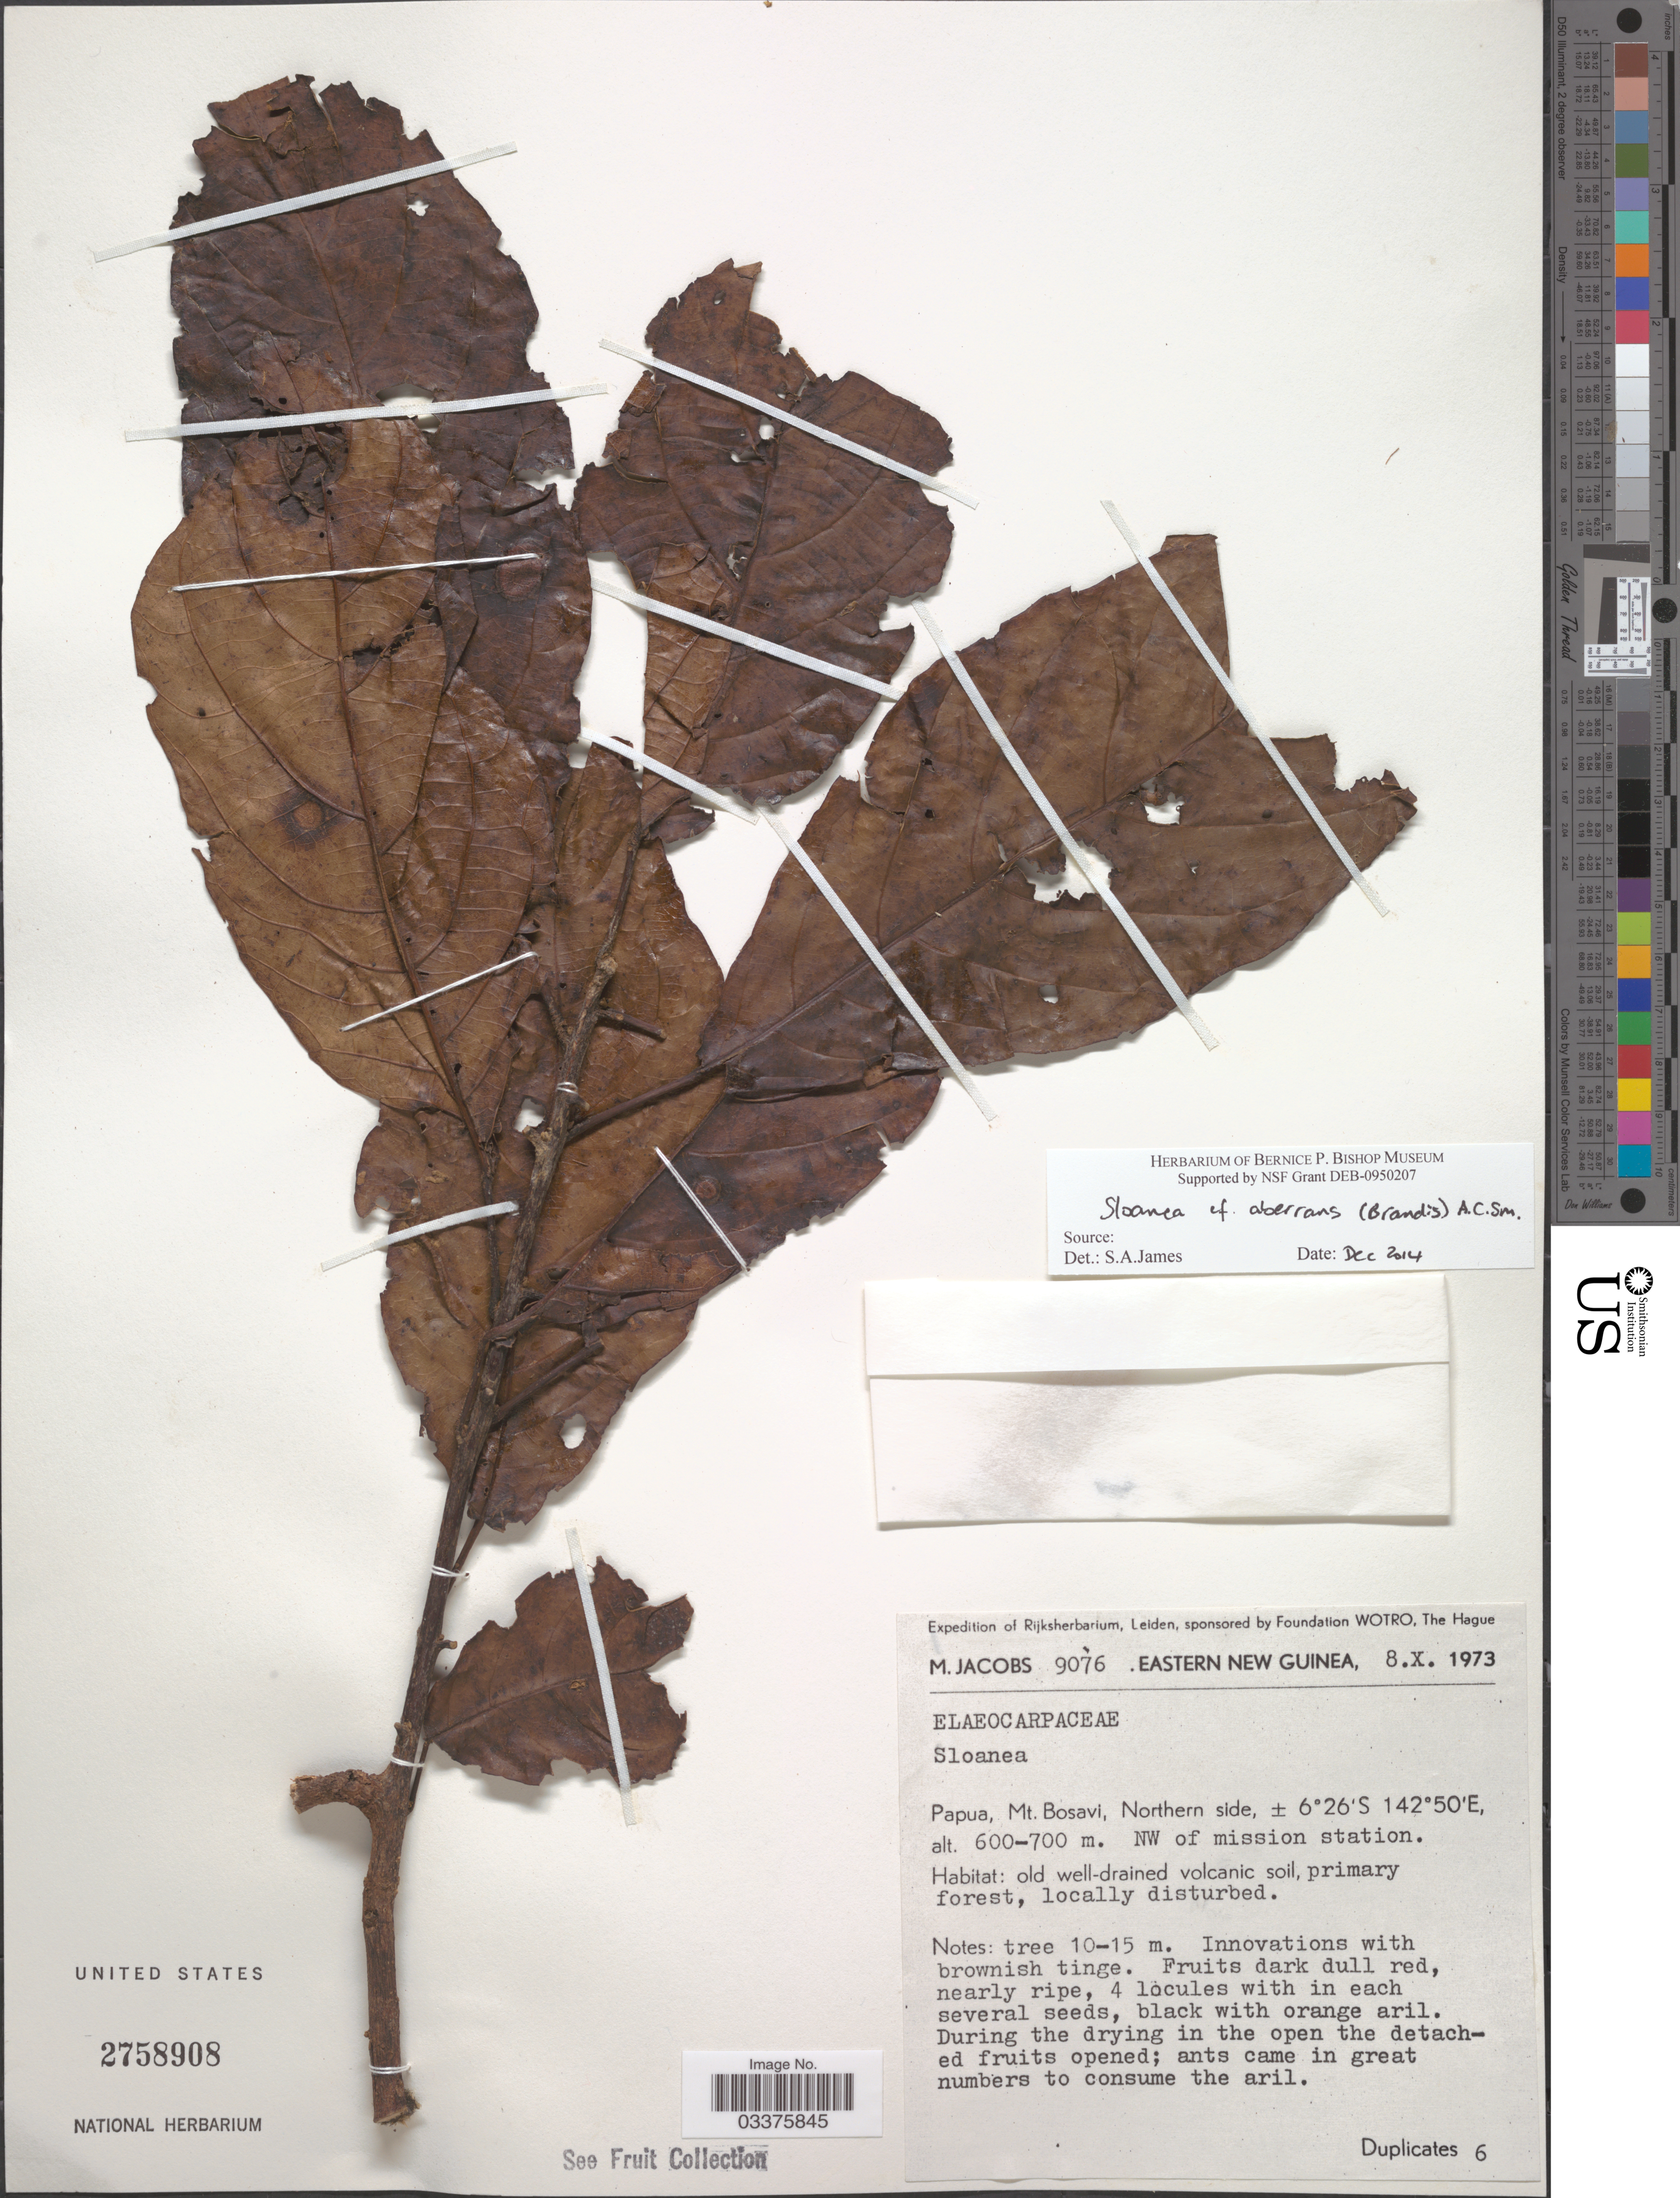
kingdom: Plantae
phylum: Tracheophyta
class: Magnoliopsida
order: Oxalidales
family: Elaeocarpaceae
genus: Sloanea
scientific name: Sloanea aberrans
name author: A.C. Sm.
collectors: M. Jacobs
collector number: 9076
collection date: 1973-10-08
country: Papua New Guinea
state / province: Northern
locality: Eastern New Guinea. Papua, Mt. Bosavi, Northern side. NW of mission station.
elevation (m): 600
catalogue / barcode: US 2758908